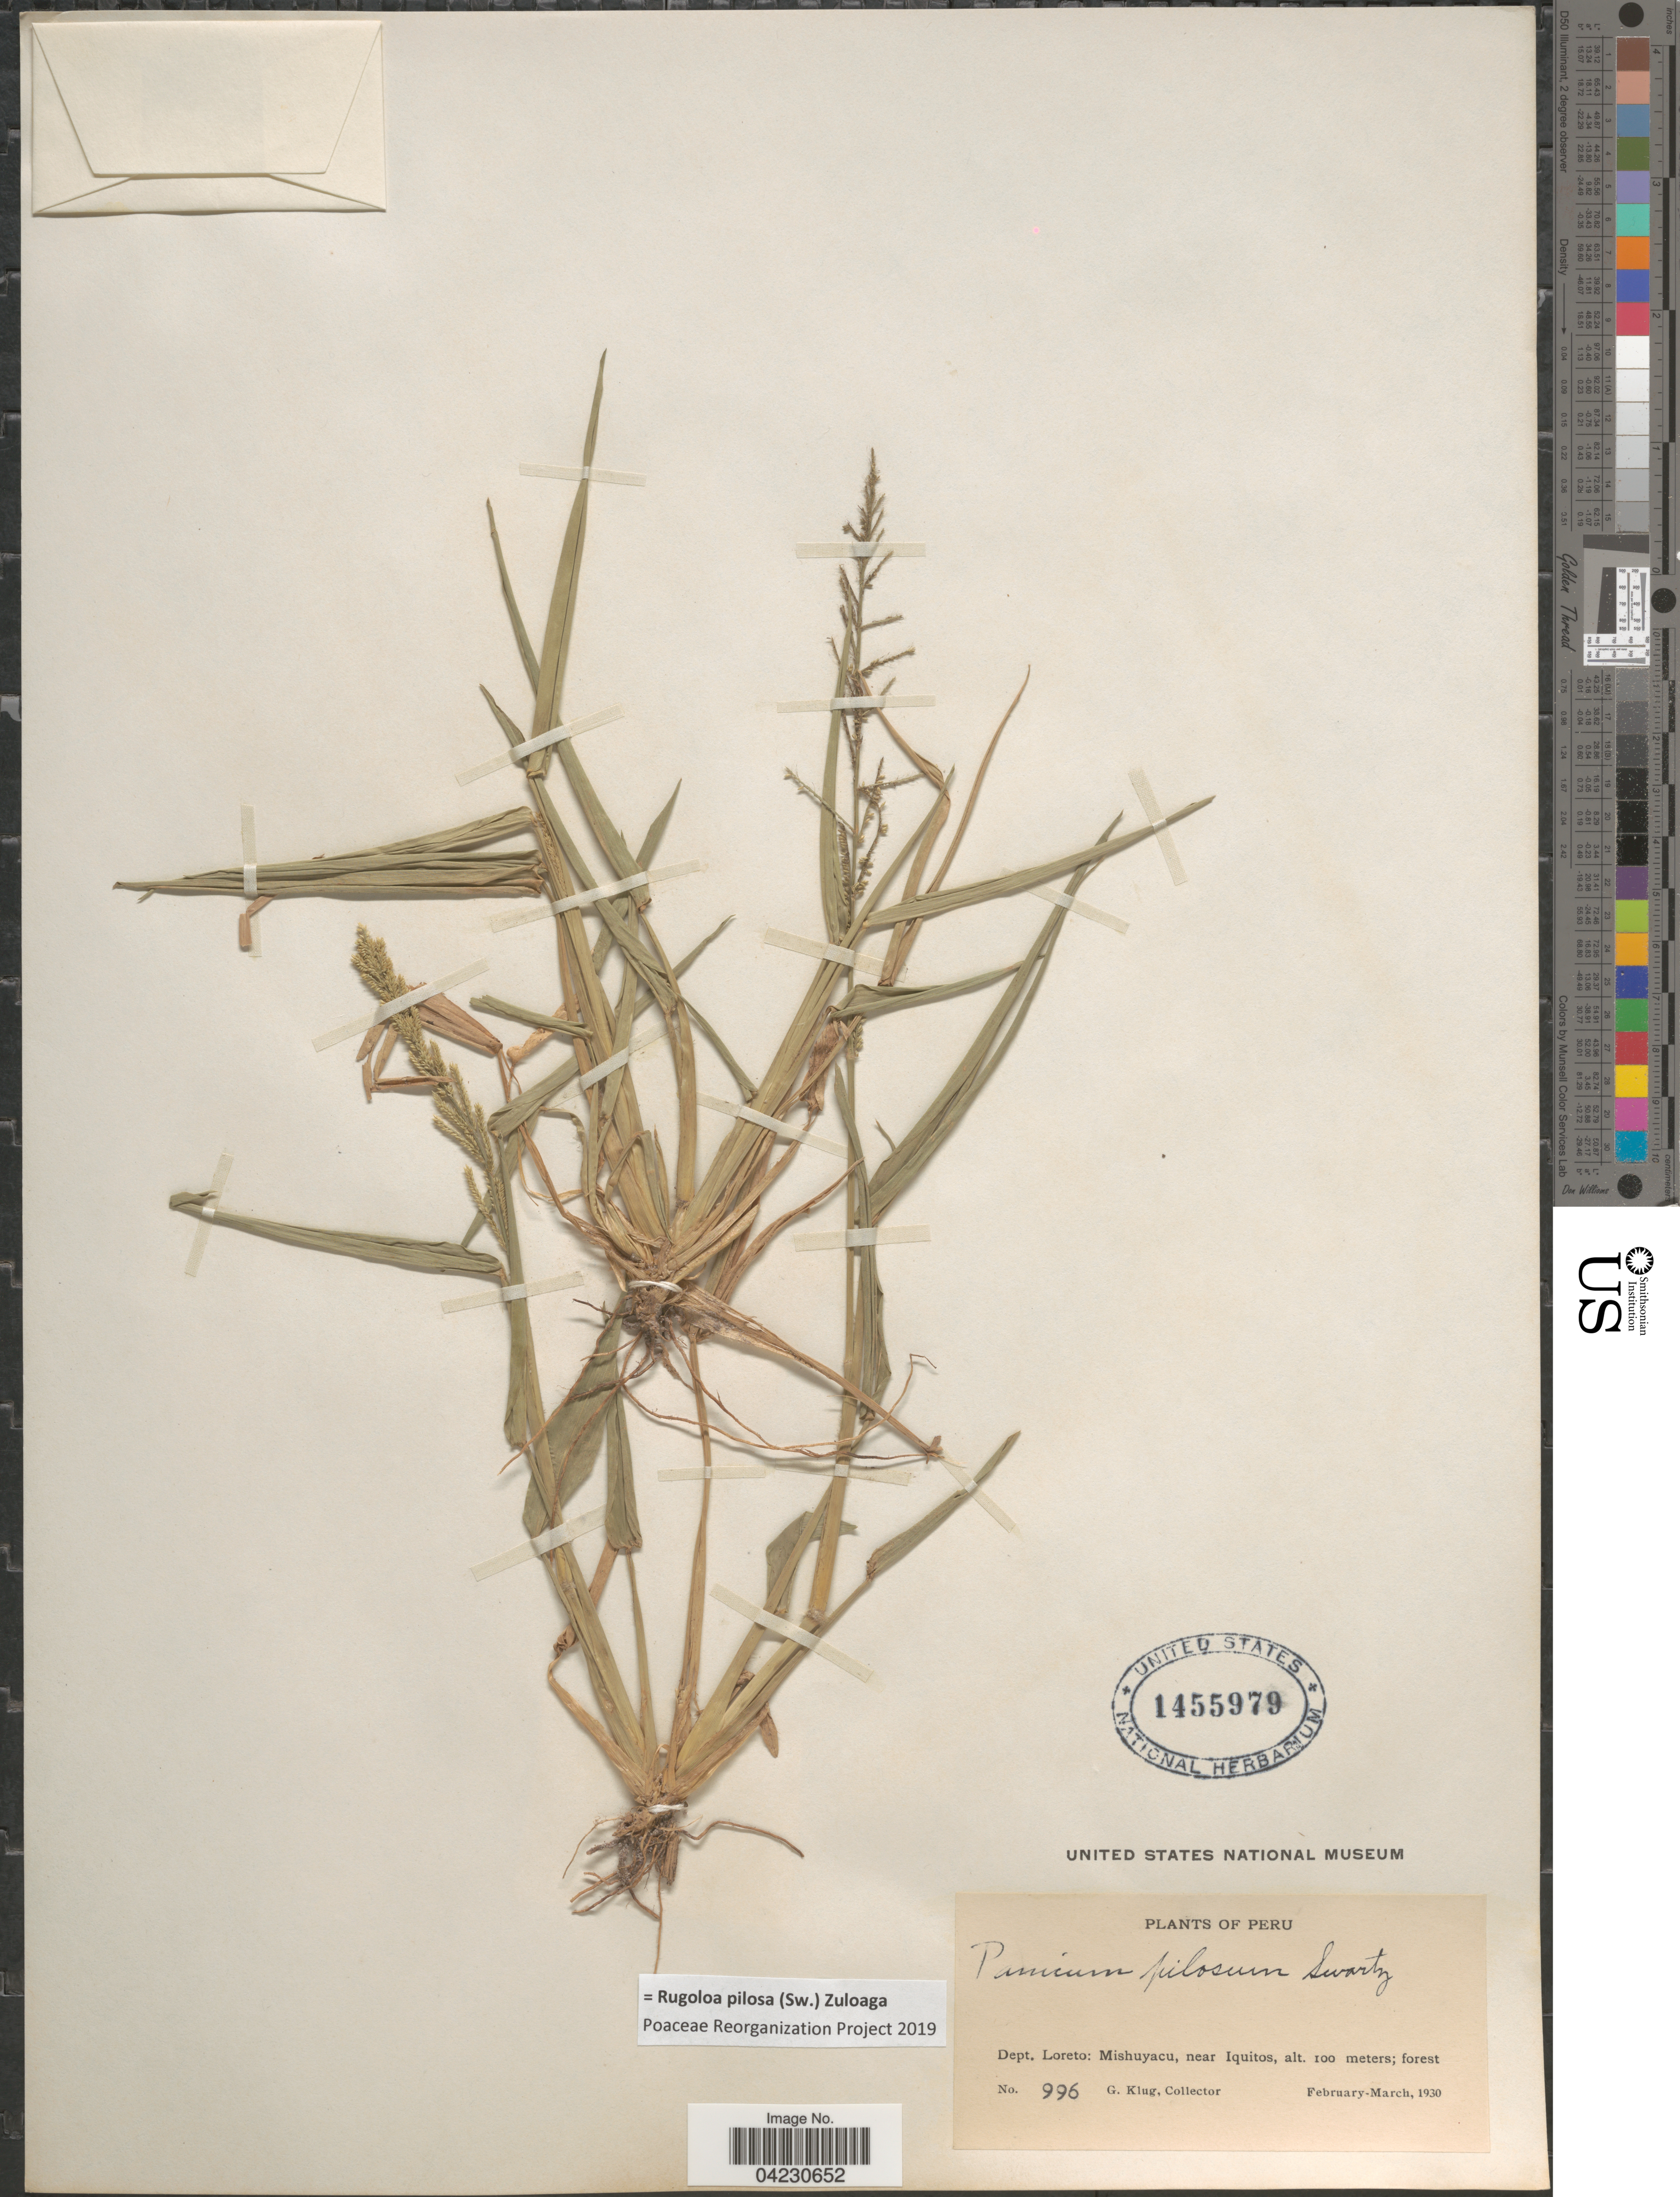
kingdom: Plantae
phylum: Tracheophyta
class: Liliopsida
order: Poales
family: Poaceae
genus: Rugoloa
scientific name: Rugoloa pilosa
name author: (Sw.) Zuloaga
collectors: G. Klug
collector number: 996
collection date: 1930-02/1930-03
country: Peru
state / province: Loreto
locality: Dept. Loreto: Mishuyacu, near Iquitos.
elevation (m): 100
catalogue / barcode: US 1455979